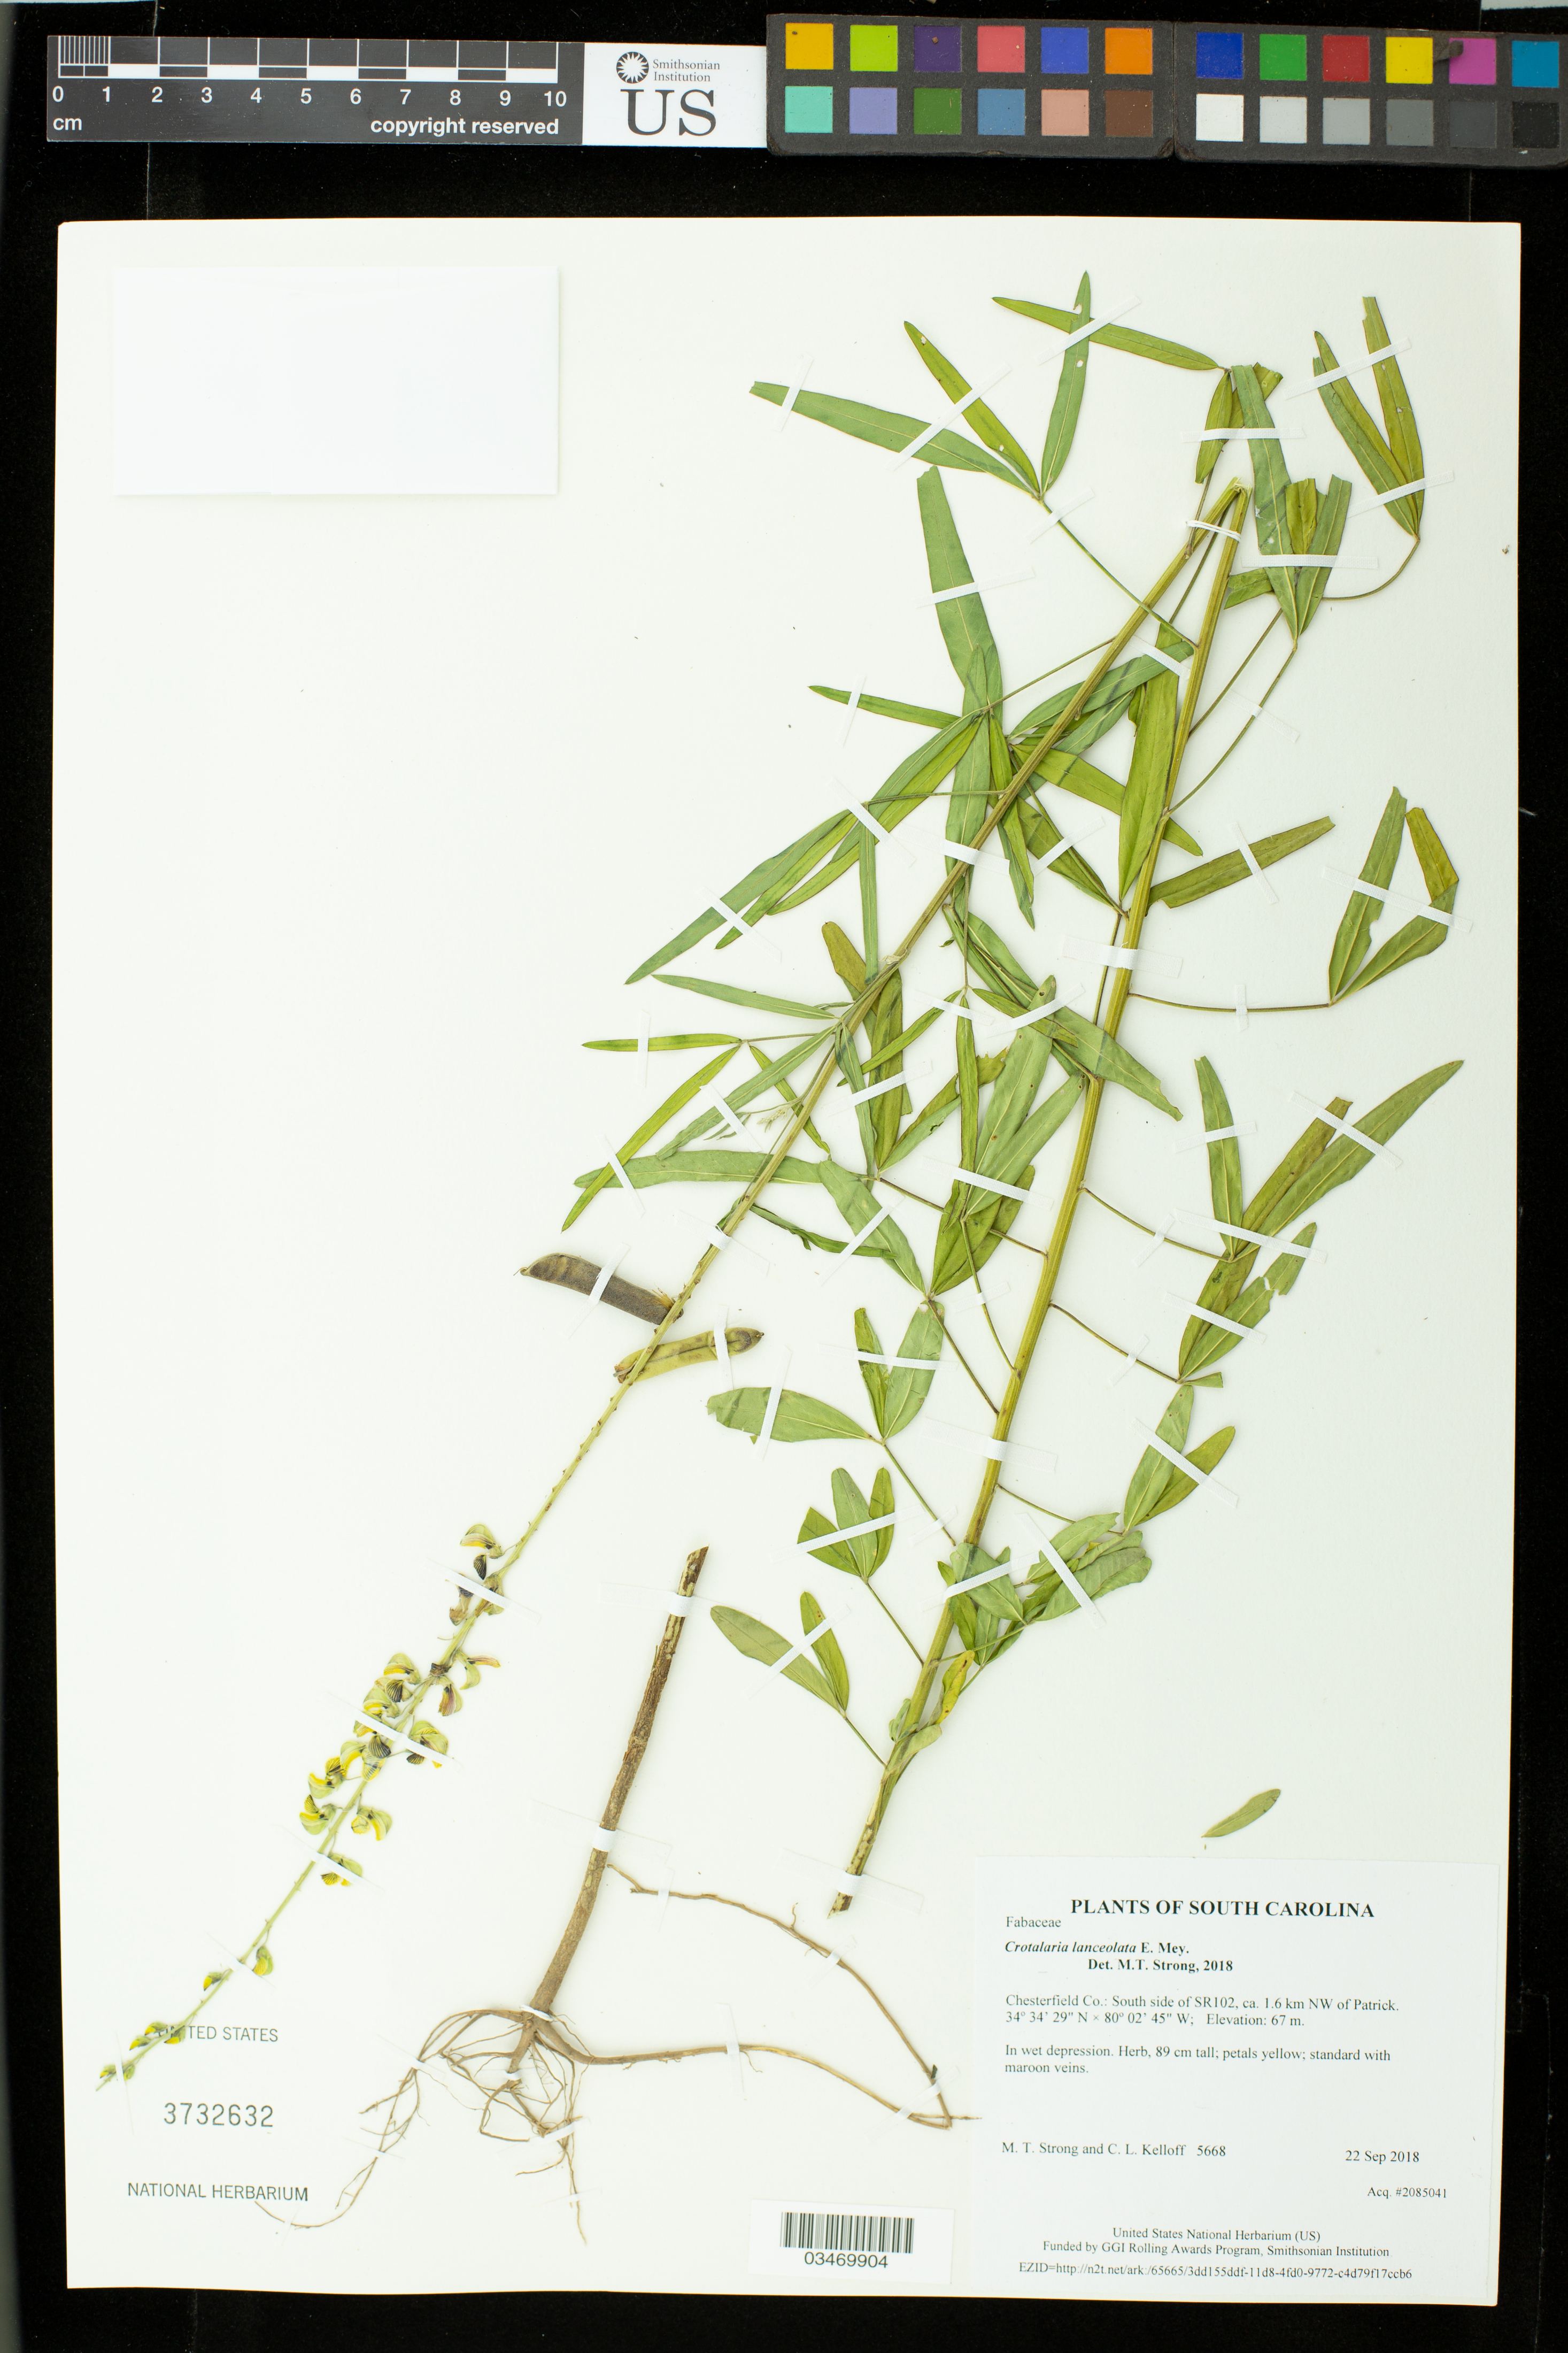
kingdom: Plantae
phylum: Tracheophyta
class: Magnoliopsida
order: Fabales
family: Fabaceae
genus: Crotalaria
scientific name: Crotalaria lanceolata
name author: E. Mey.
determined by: Strong, M. T., (US), Smithsonian Institution - National Museum of Natural History (UNITED STATES)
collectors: M. T. Strong & C. L. Kelloff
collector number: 5668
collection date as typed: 22 Sep 2018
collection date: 2018-09-22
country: United States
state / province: South Carolina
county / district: Chesterfield Co.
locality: South side of SR102, ca. 1.6 km NW of Patrick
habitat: In wet depression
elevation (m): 67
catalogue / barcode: US 3732632